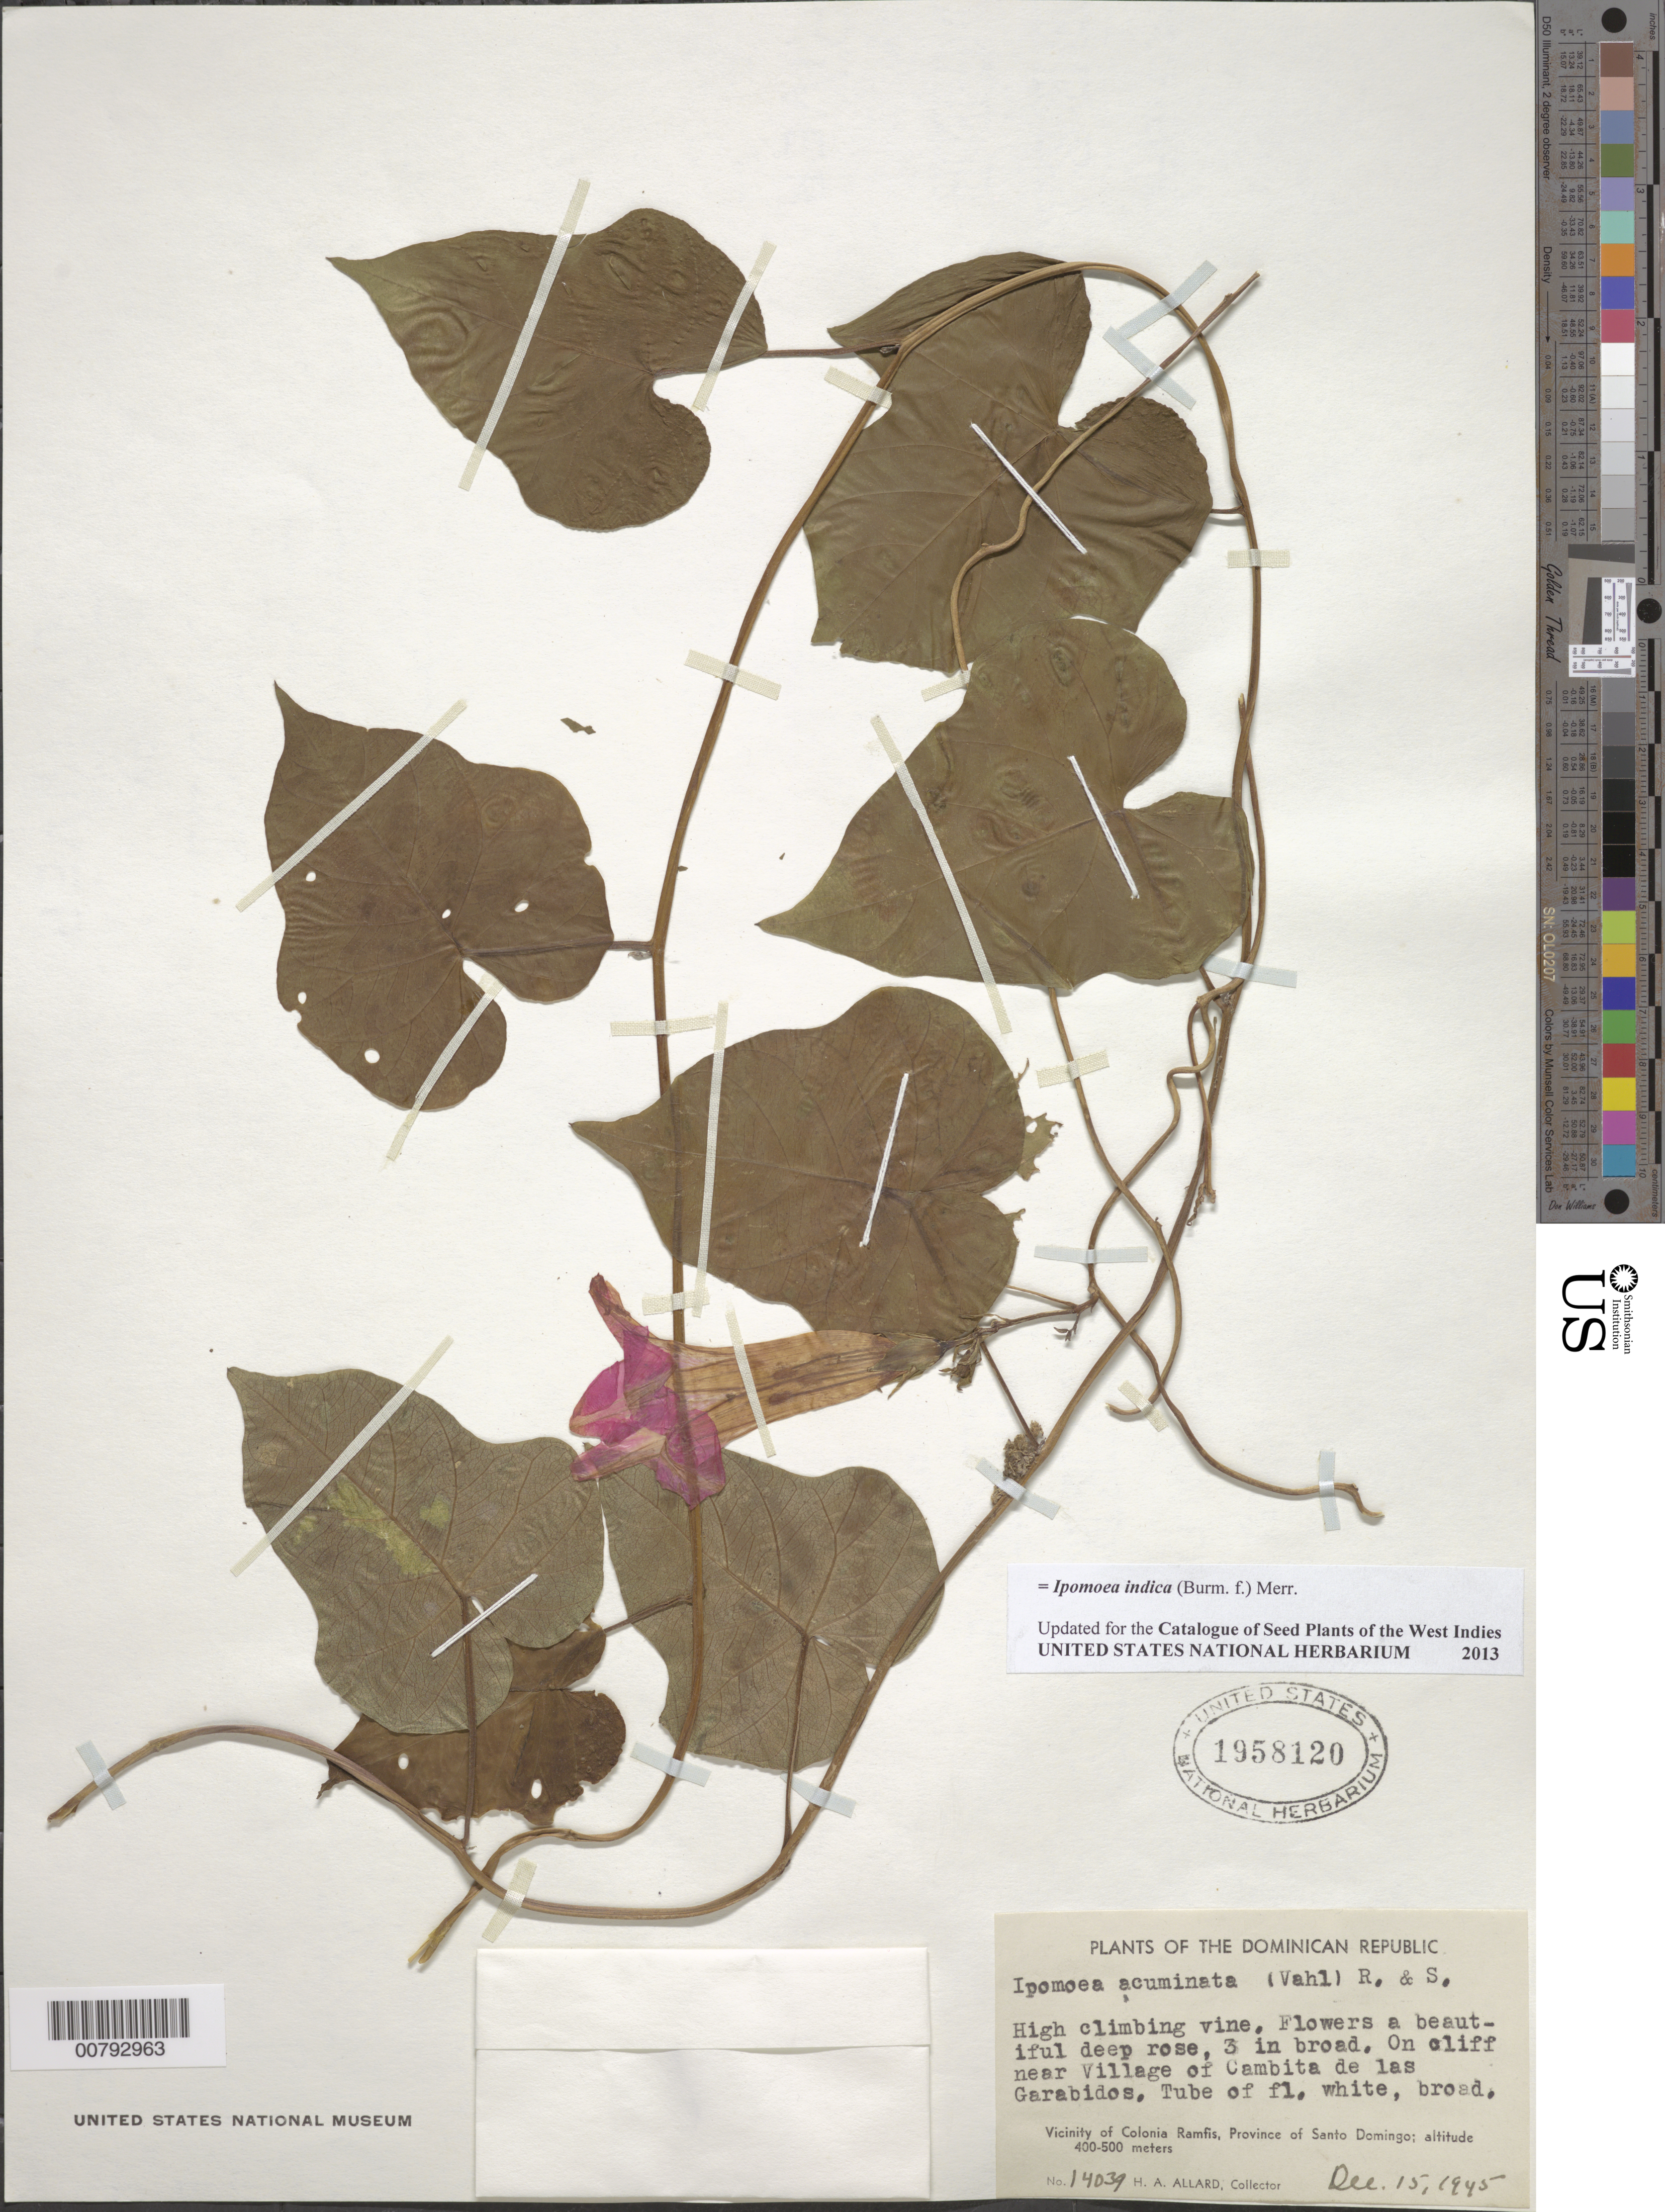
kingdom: Plantae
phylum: Tracheophyta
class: Magnoliopsida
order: Solanales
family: Convolvulaceae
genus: Ipomoea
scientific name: Ipomoea indica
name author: (Burm.) Merr.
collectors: H. A. Allard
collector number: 14039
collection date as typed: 15 Dec 1945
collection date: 1945-12-15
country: Dominican Republic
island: Hispaniola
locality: Province of Santo Domingo, vicinity of Colonia Ramfis,near village of Cambita de las Garabidos.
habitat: On cliff.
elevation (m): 400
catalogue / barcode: US 1958120